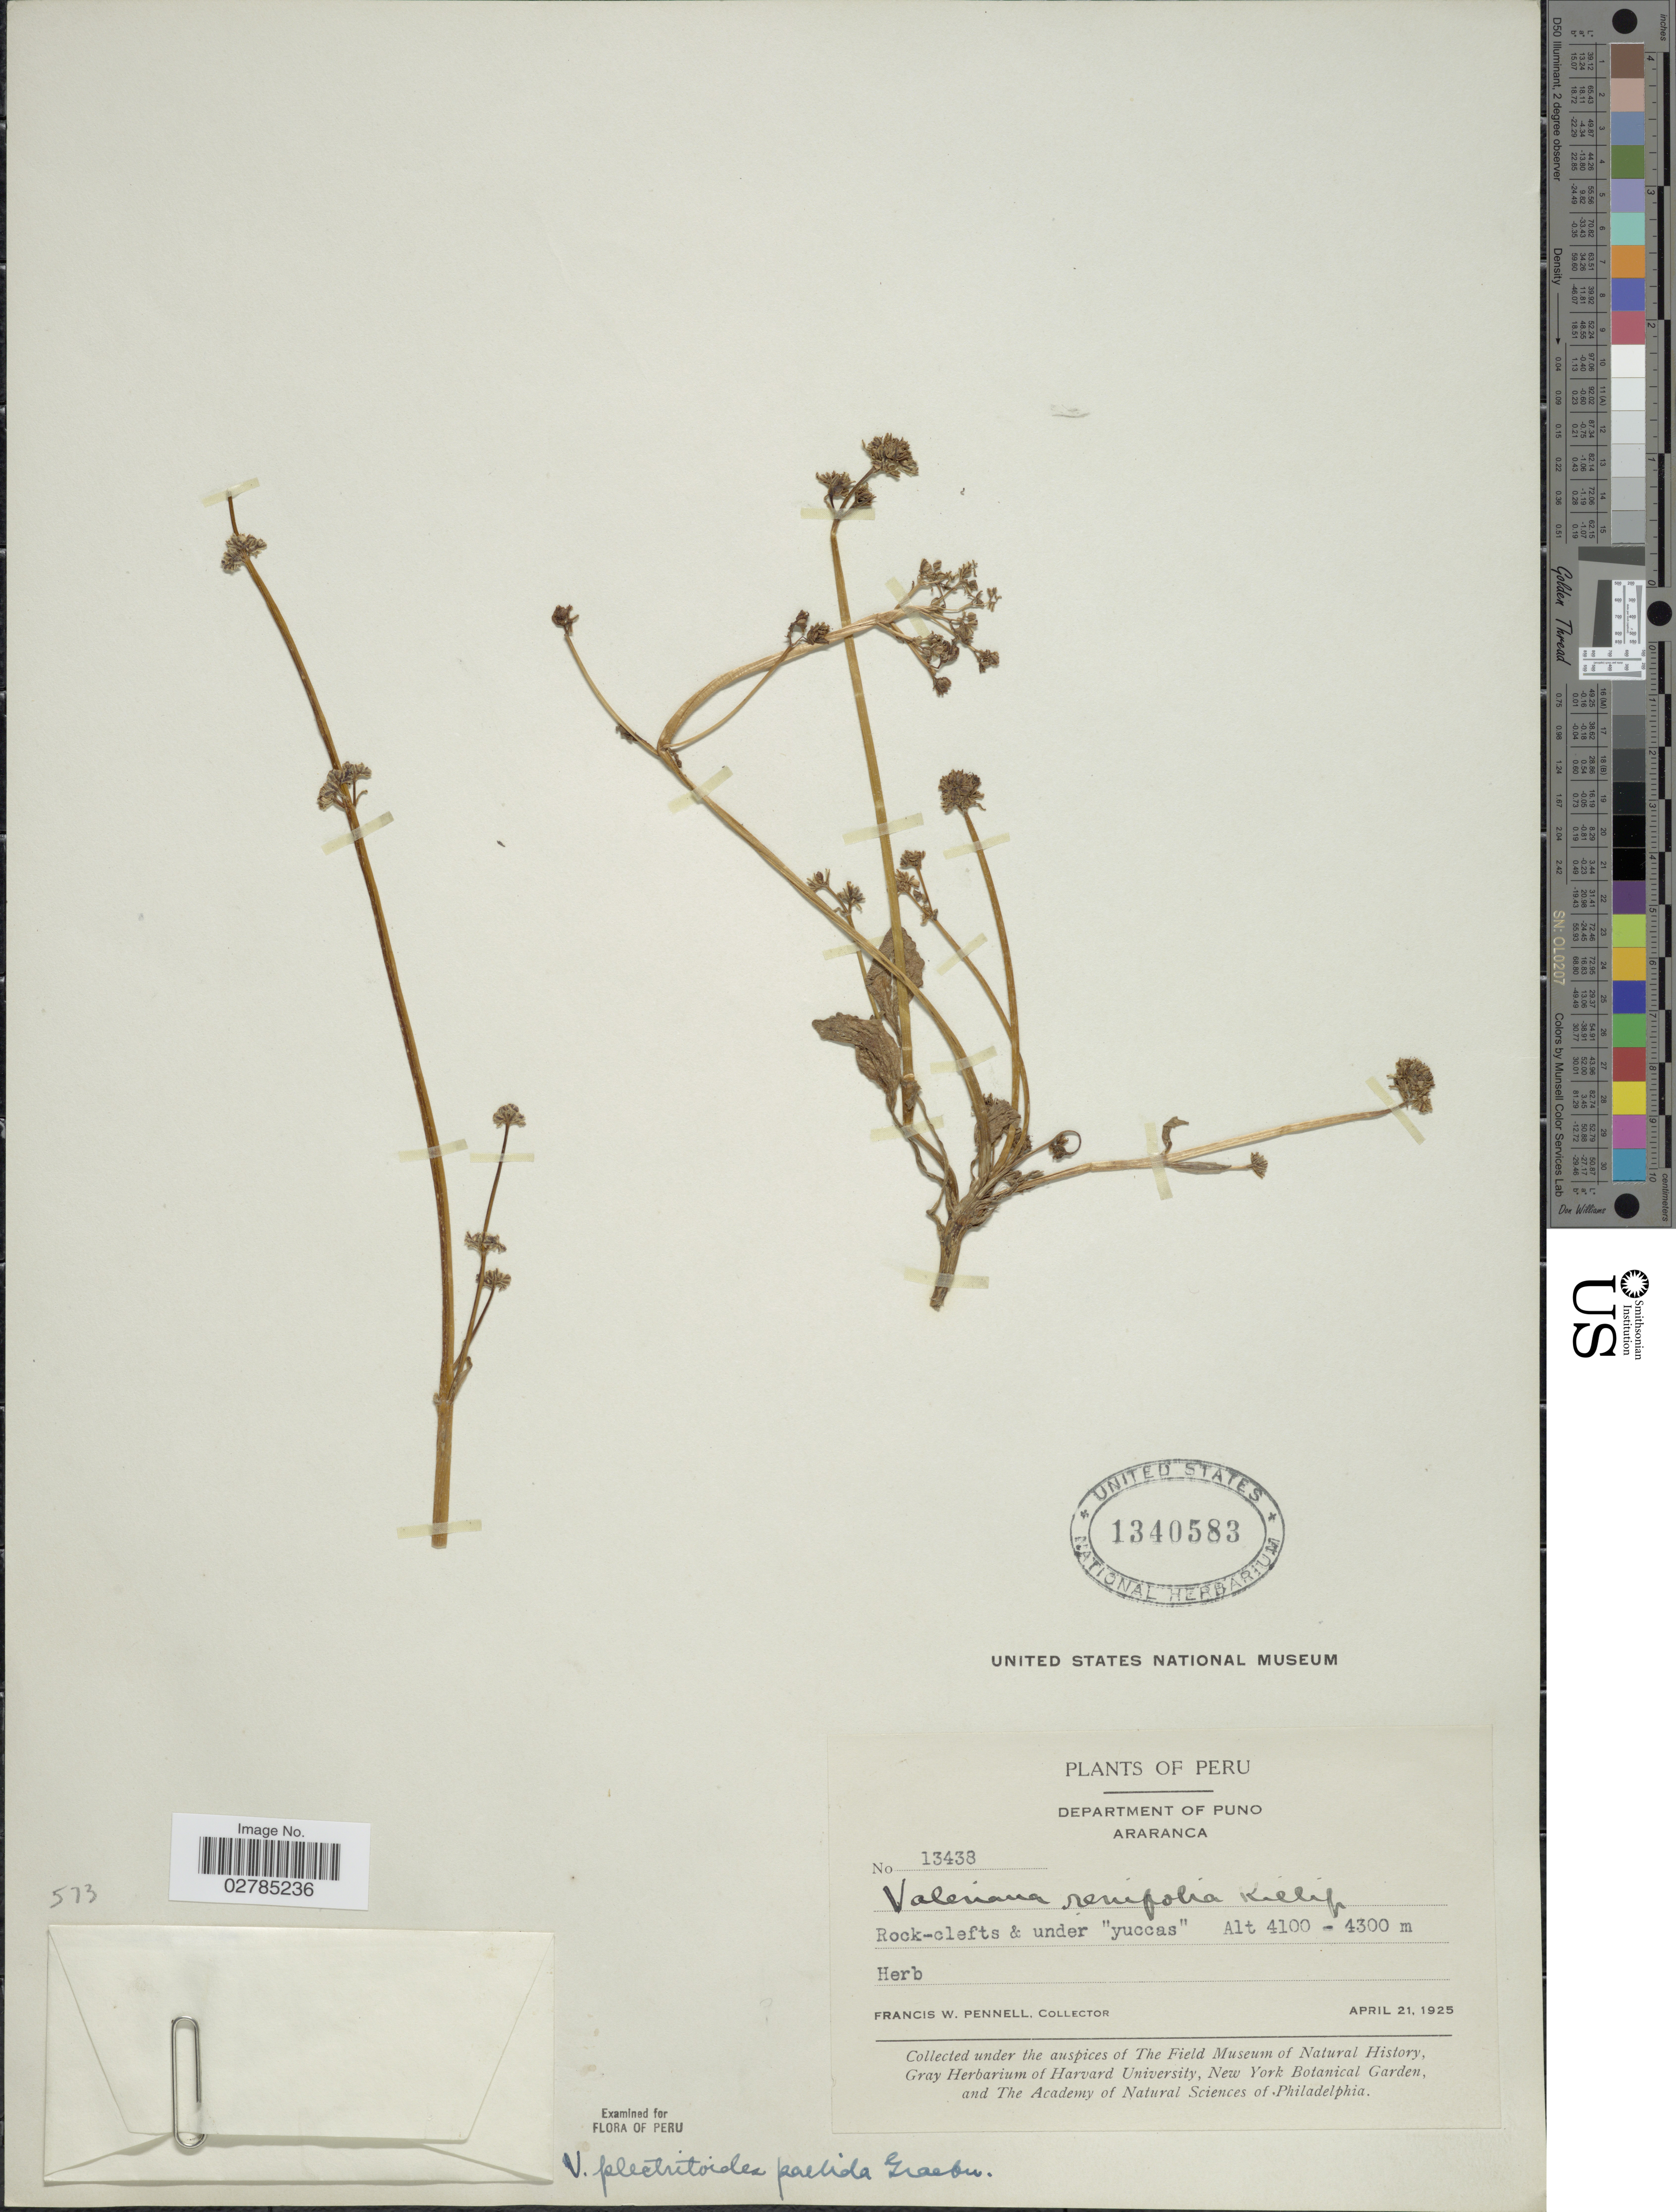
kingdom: Plantae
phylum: Tracheophyta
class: Magnoliopsida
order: Dipsacales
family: Caprifoliaceae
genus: Valeriana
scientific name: Valeriana plectritoides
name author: Graebn.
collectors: F. W. Pennell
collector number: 13438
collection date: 1925-04-21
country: Peru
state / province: Puno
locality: Department of Puno. Araranca. Rock- clefts & under 'yaccas'.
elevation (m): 4100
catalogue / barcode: US 1340583